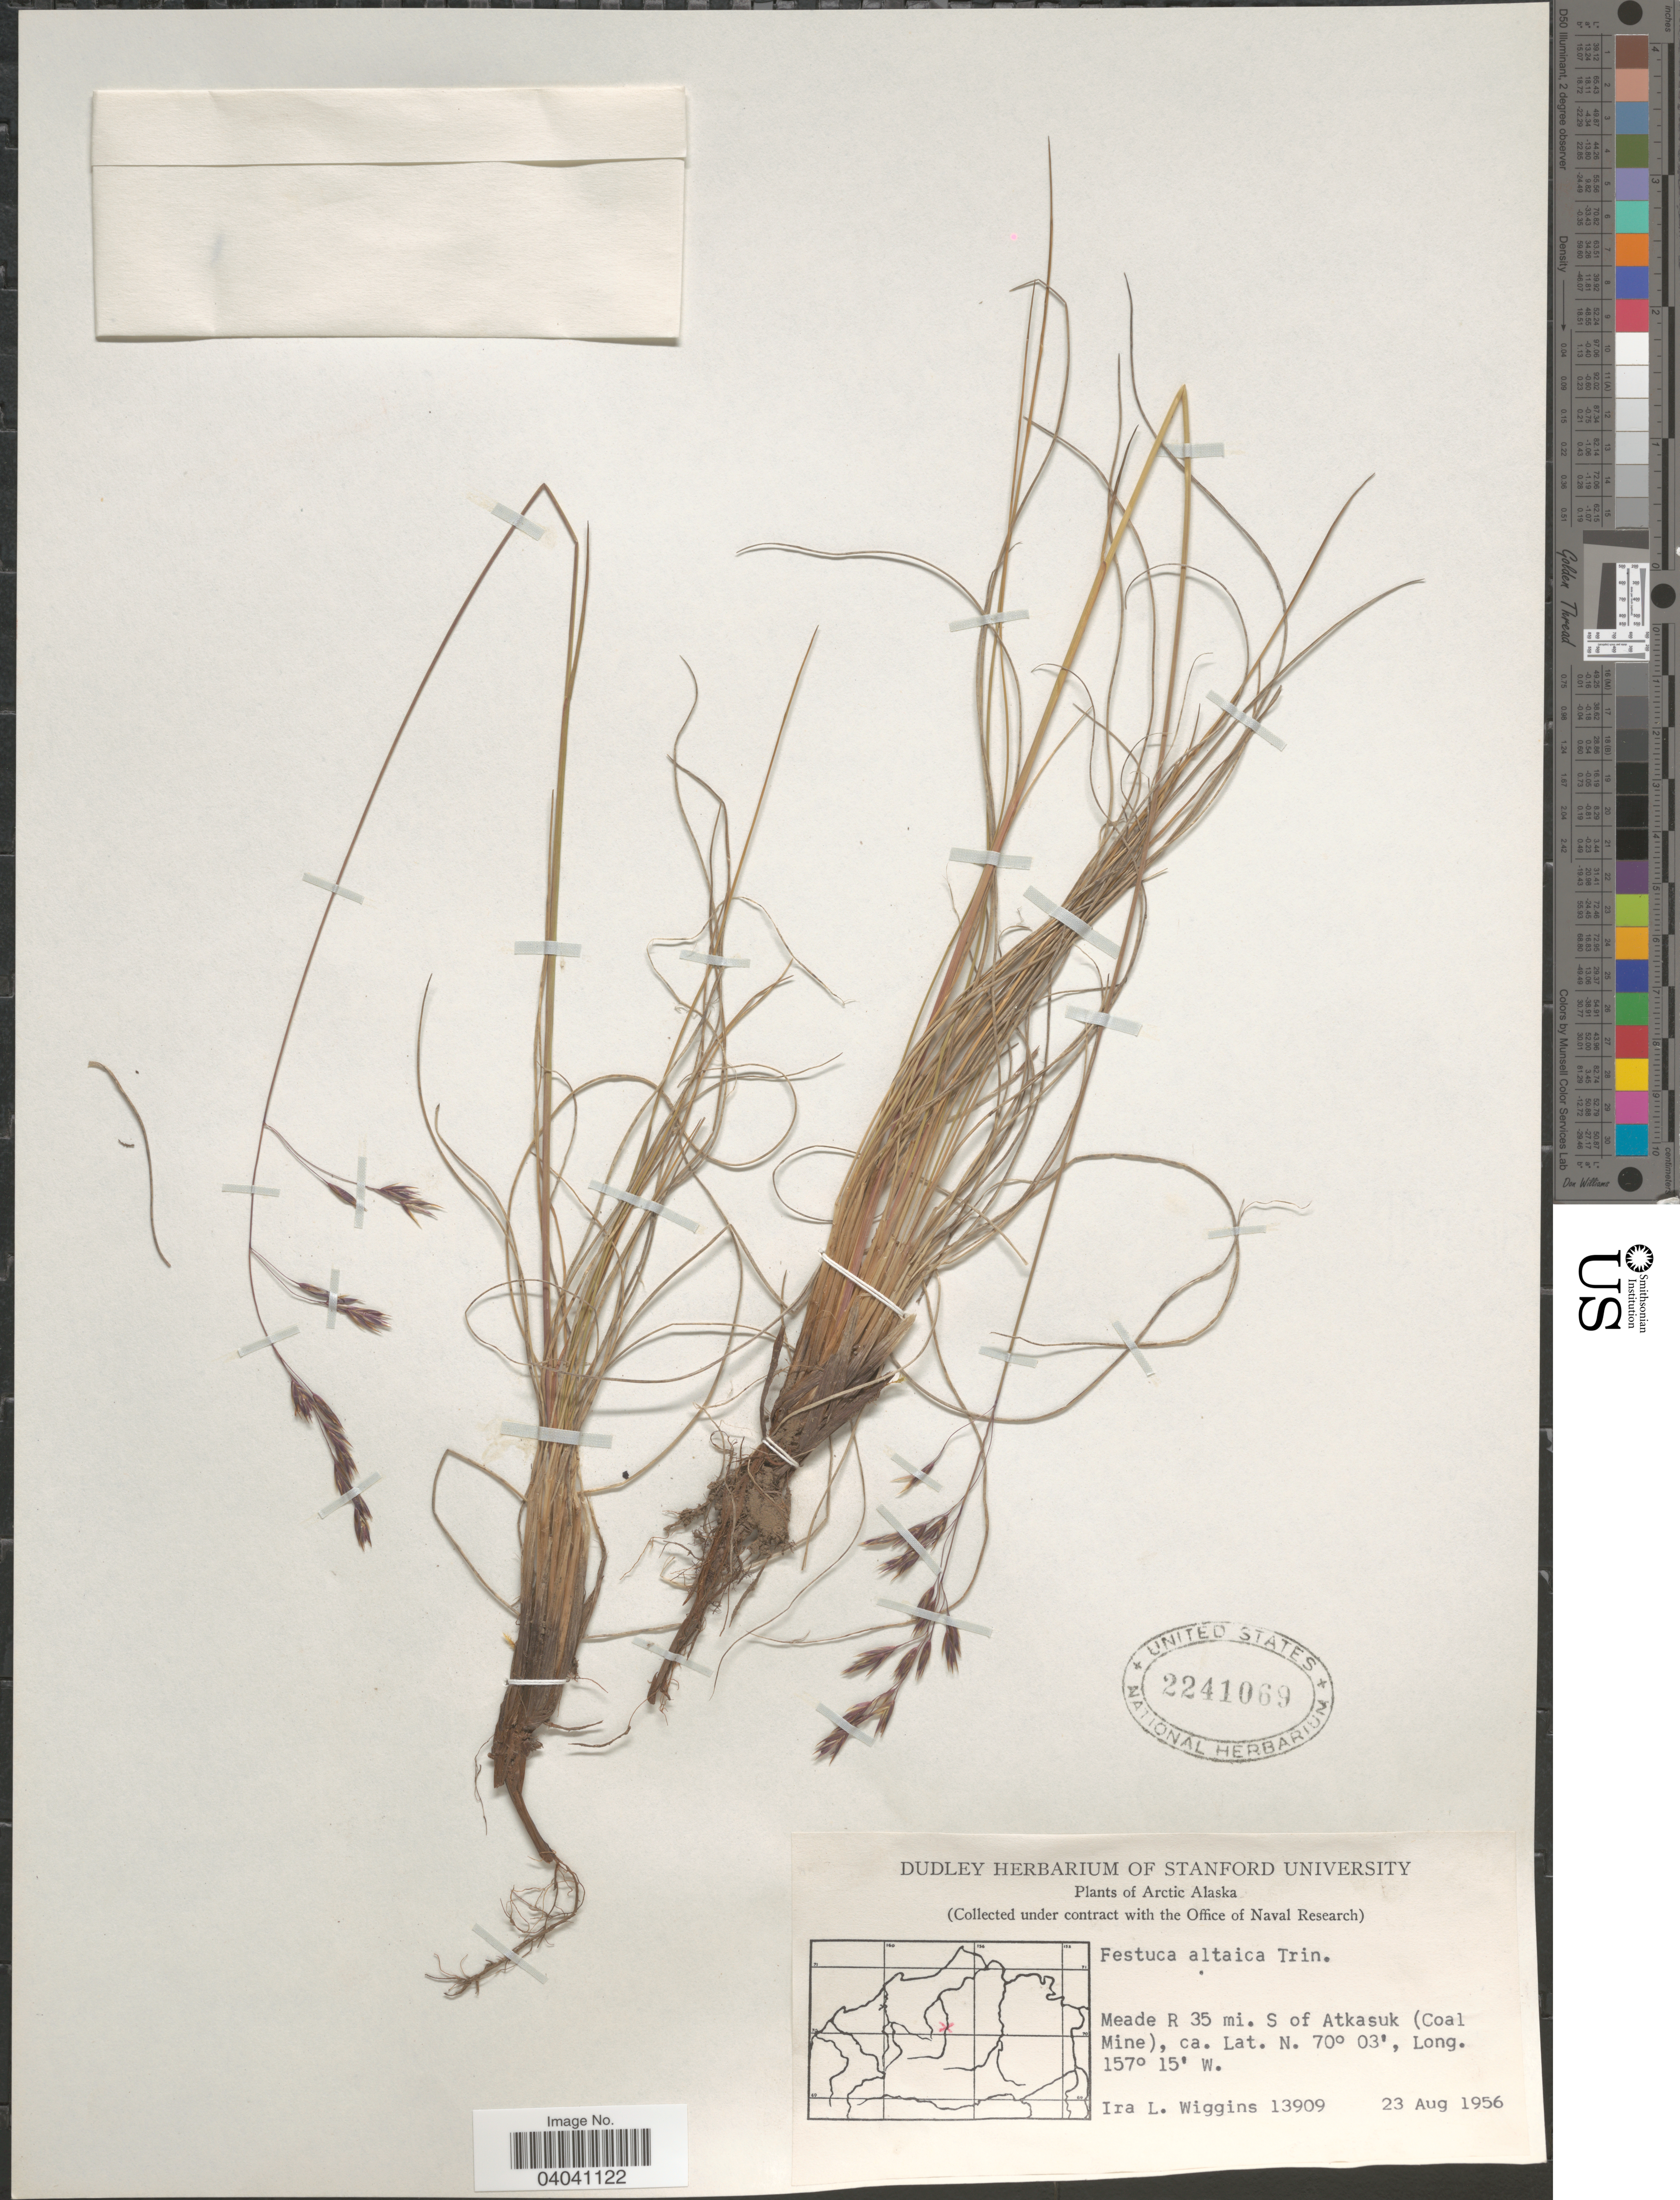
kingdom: Plantae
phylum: Tracheophyta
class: Liliopsida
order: Poales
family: Poaceae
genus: Festuca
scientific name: Festuca altaica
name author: Trin.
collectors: I. L. Wiggins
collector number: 13909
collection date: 1956-08-23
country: United States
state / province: Alaska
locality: Arctic Alaska. Meade R 35 mi. S of Atkasuk (Coal Mine).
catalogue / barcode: US 2241069